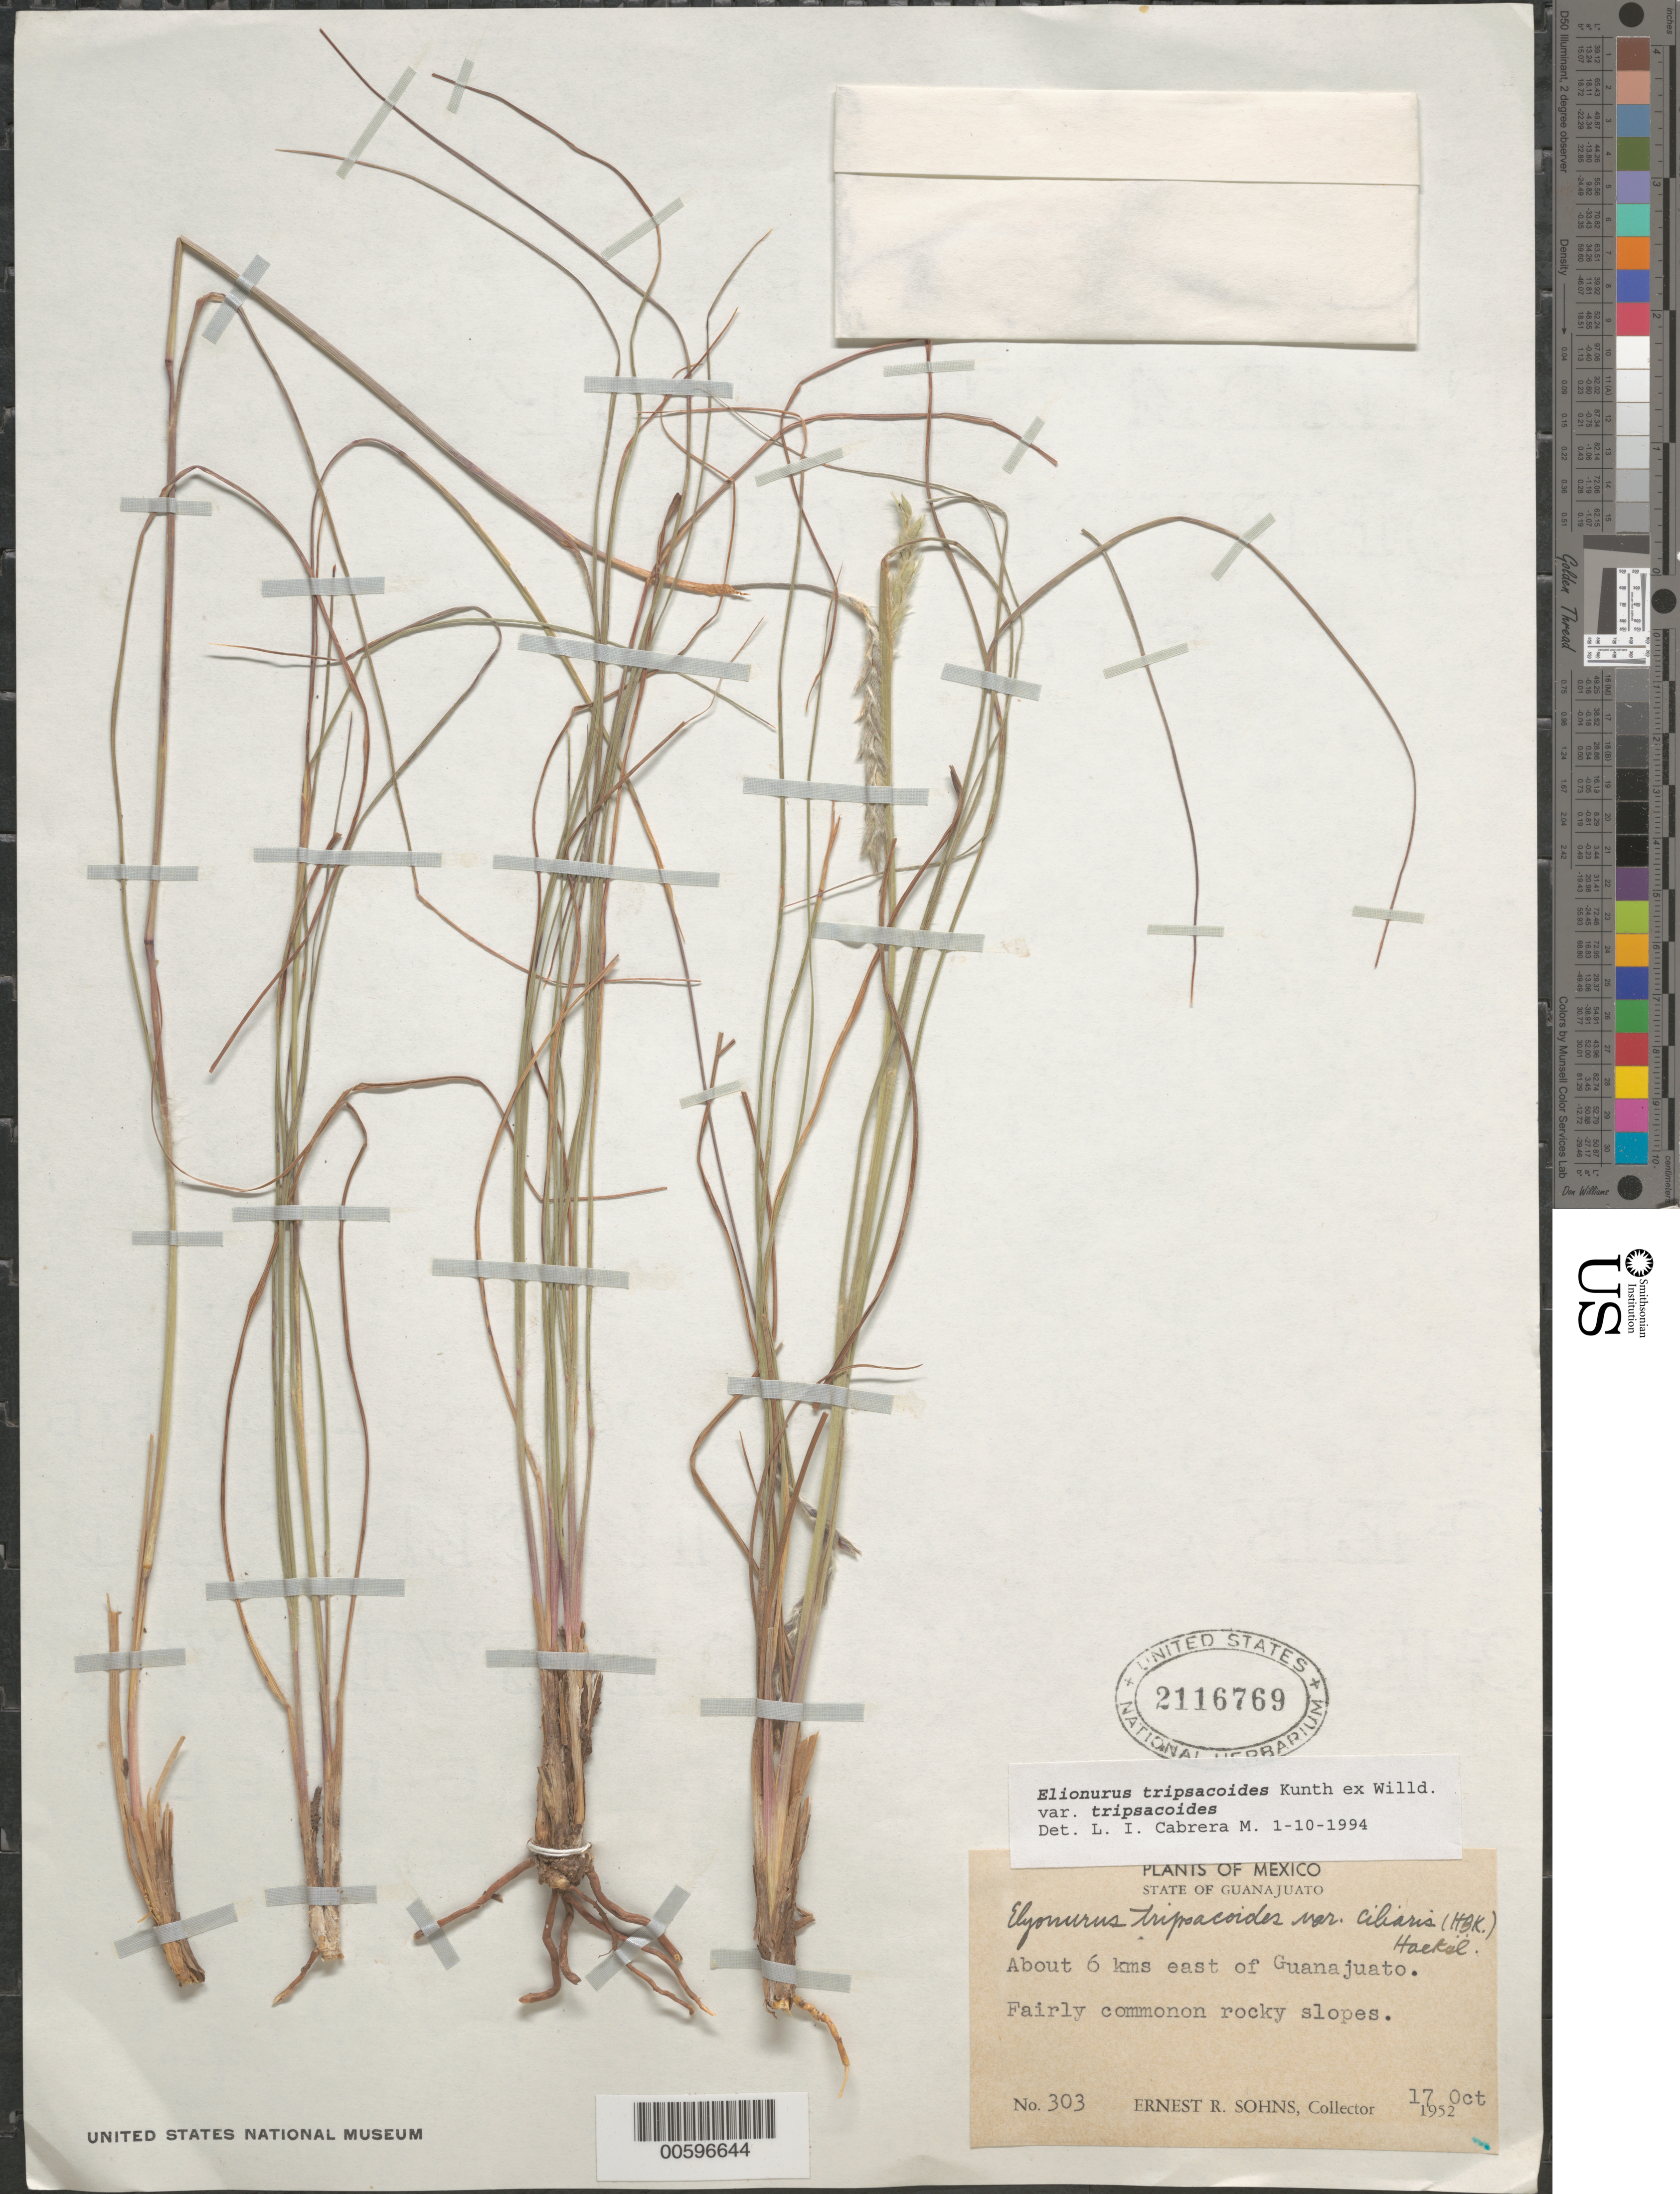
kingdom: Plantae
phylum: Tracheophyta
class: Liliopsida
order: Poales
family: Poaceae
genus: Elionurus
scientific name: Elionurus tripsacoides var. tripsacoides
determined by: Cabrera M., L. I.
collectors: E. R. Sohns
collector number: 303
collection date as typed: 17 Oct 1952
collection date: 1952-10-17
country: Mexico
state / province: Guanajuato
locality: Ca 6 km E of Guanajuato.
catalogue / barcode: US 2116769